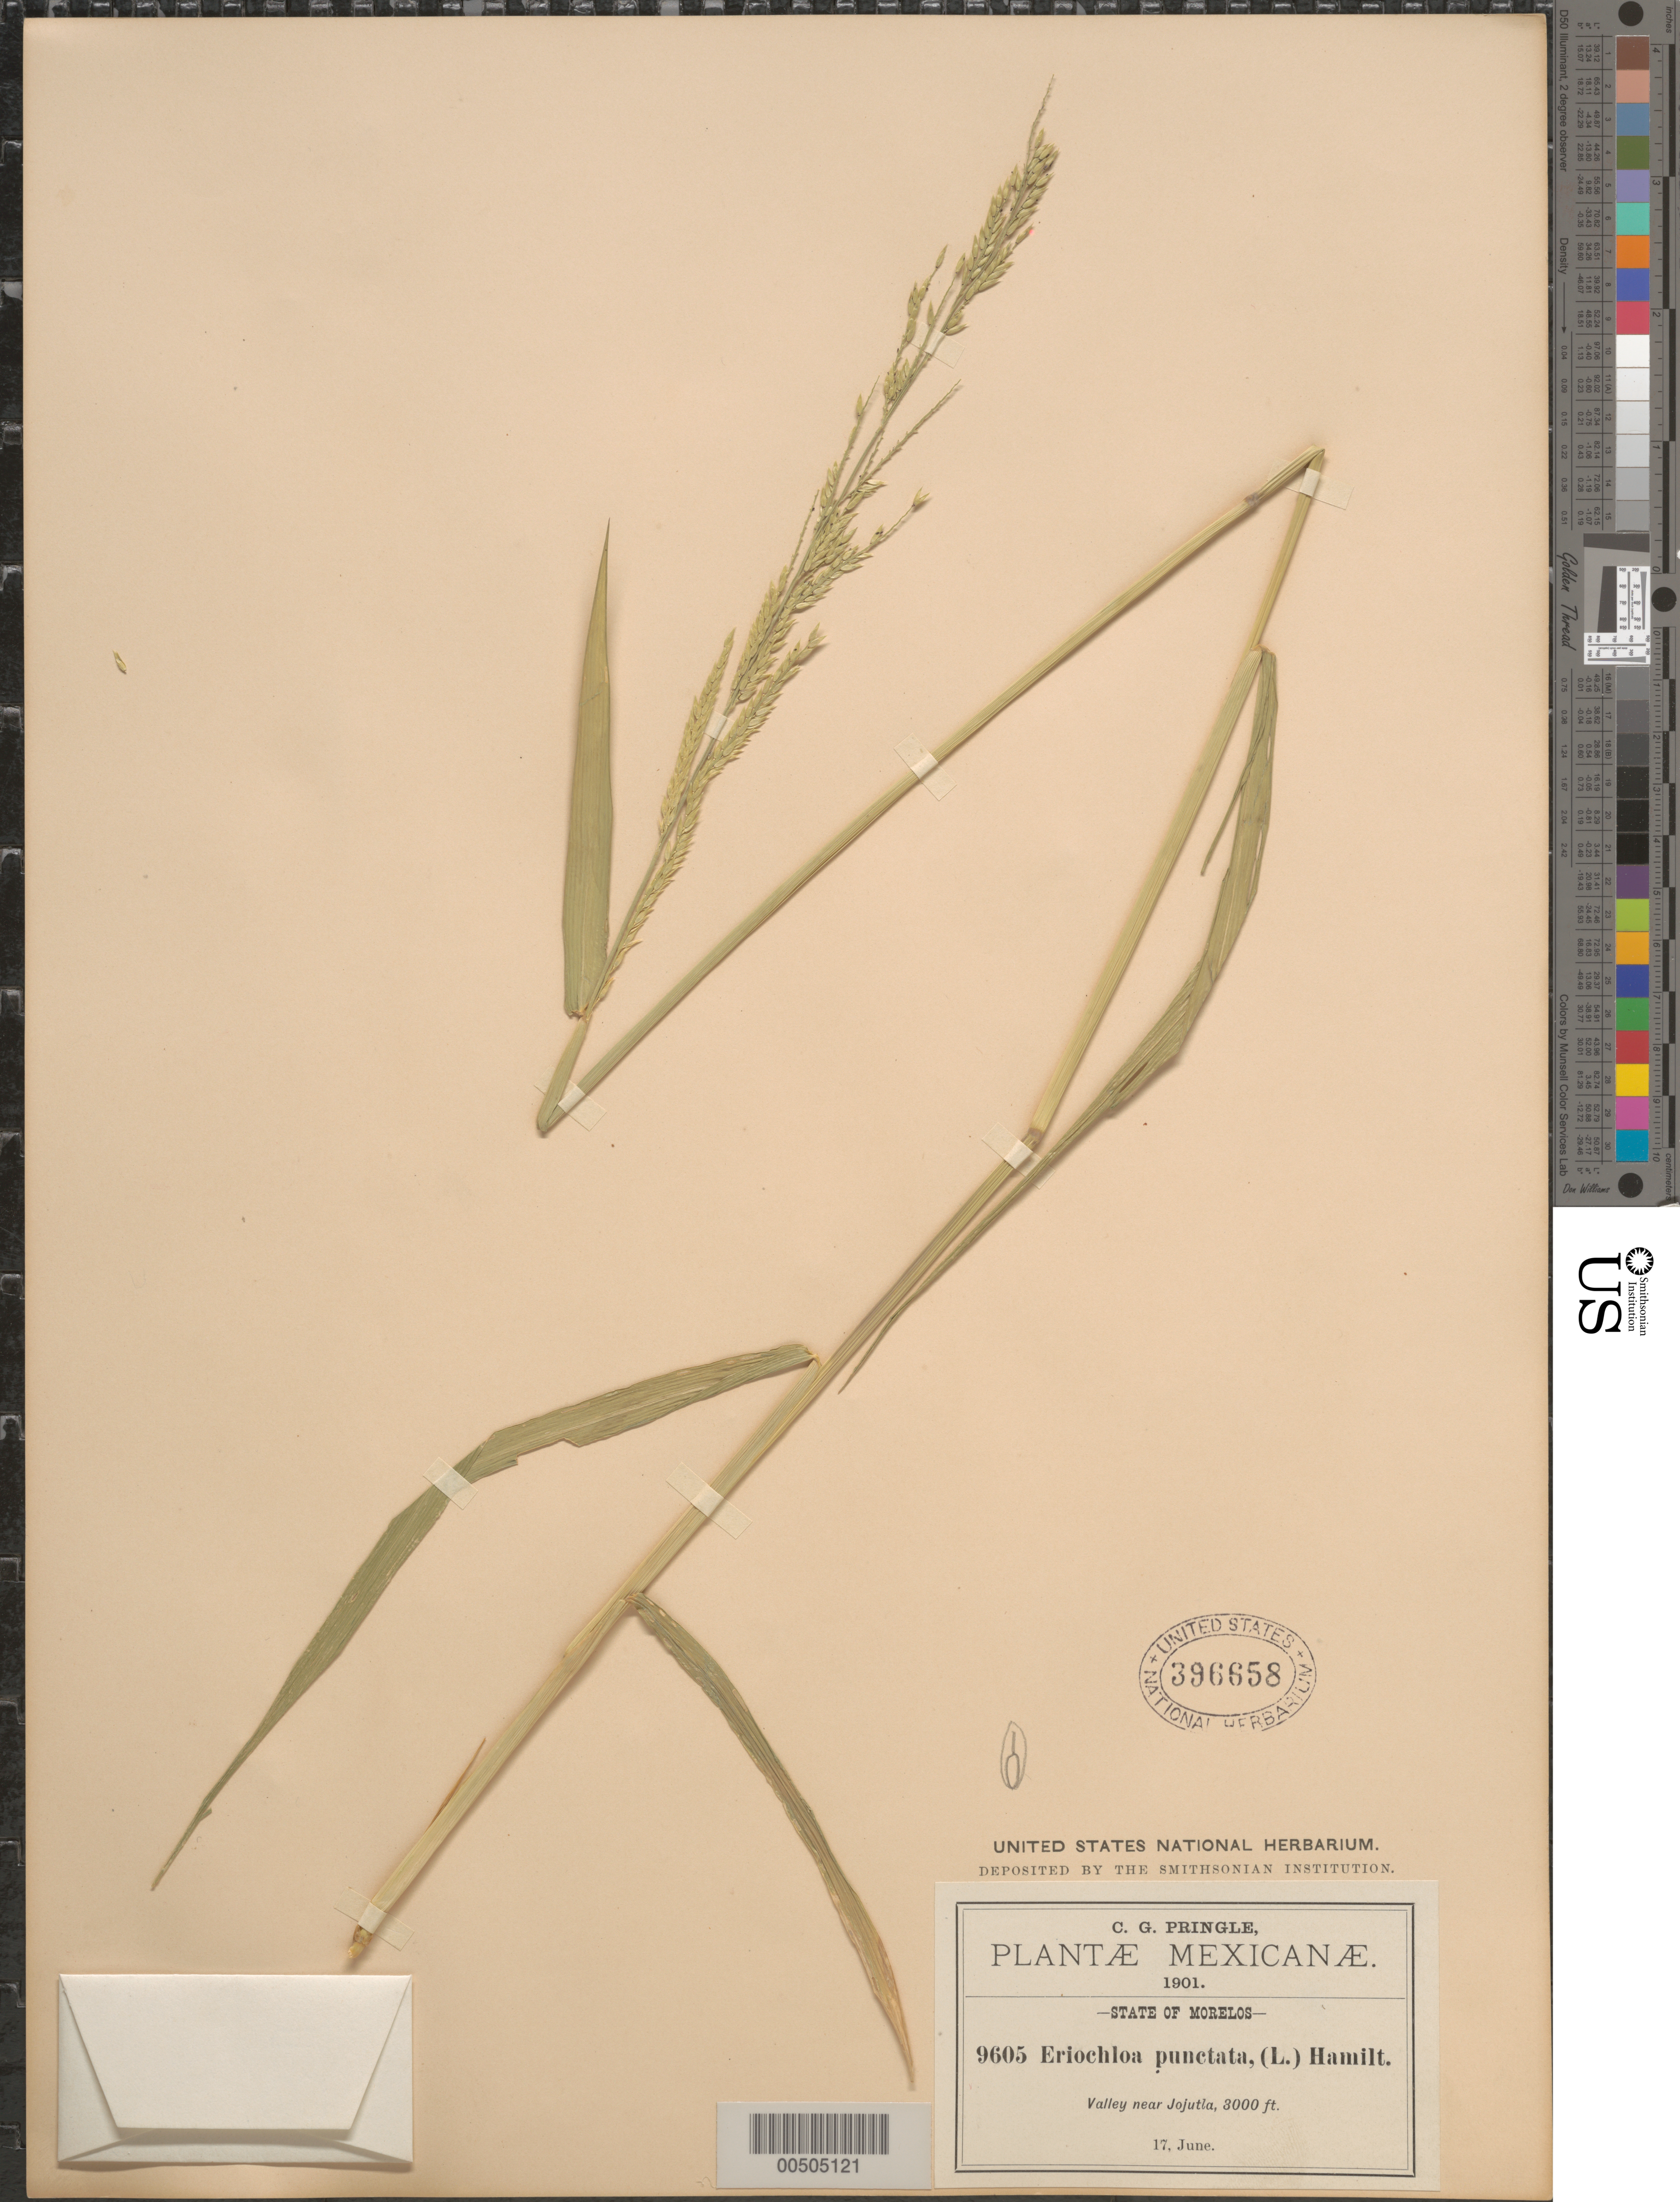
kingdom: Plantae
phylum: Tracheophyta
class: Liliopsida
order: Poales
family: Poaceae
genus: Eriochloa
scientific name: Eriochloa punctata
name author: (L.) Desv. ex Ham.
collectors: C. G. Pringle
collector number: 9605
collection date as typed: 17 Jun 1901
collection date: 1901-06-17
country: Mexico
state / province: Morelos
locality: Near Jojutla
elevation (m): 914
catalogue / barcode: US 396658